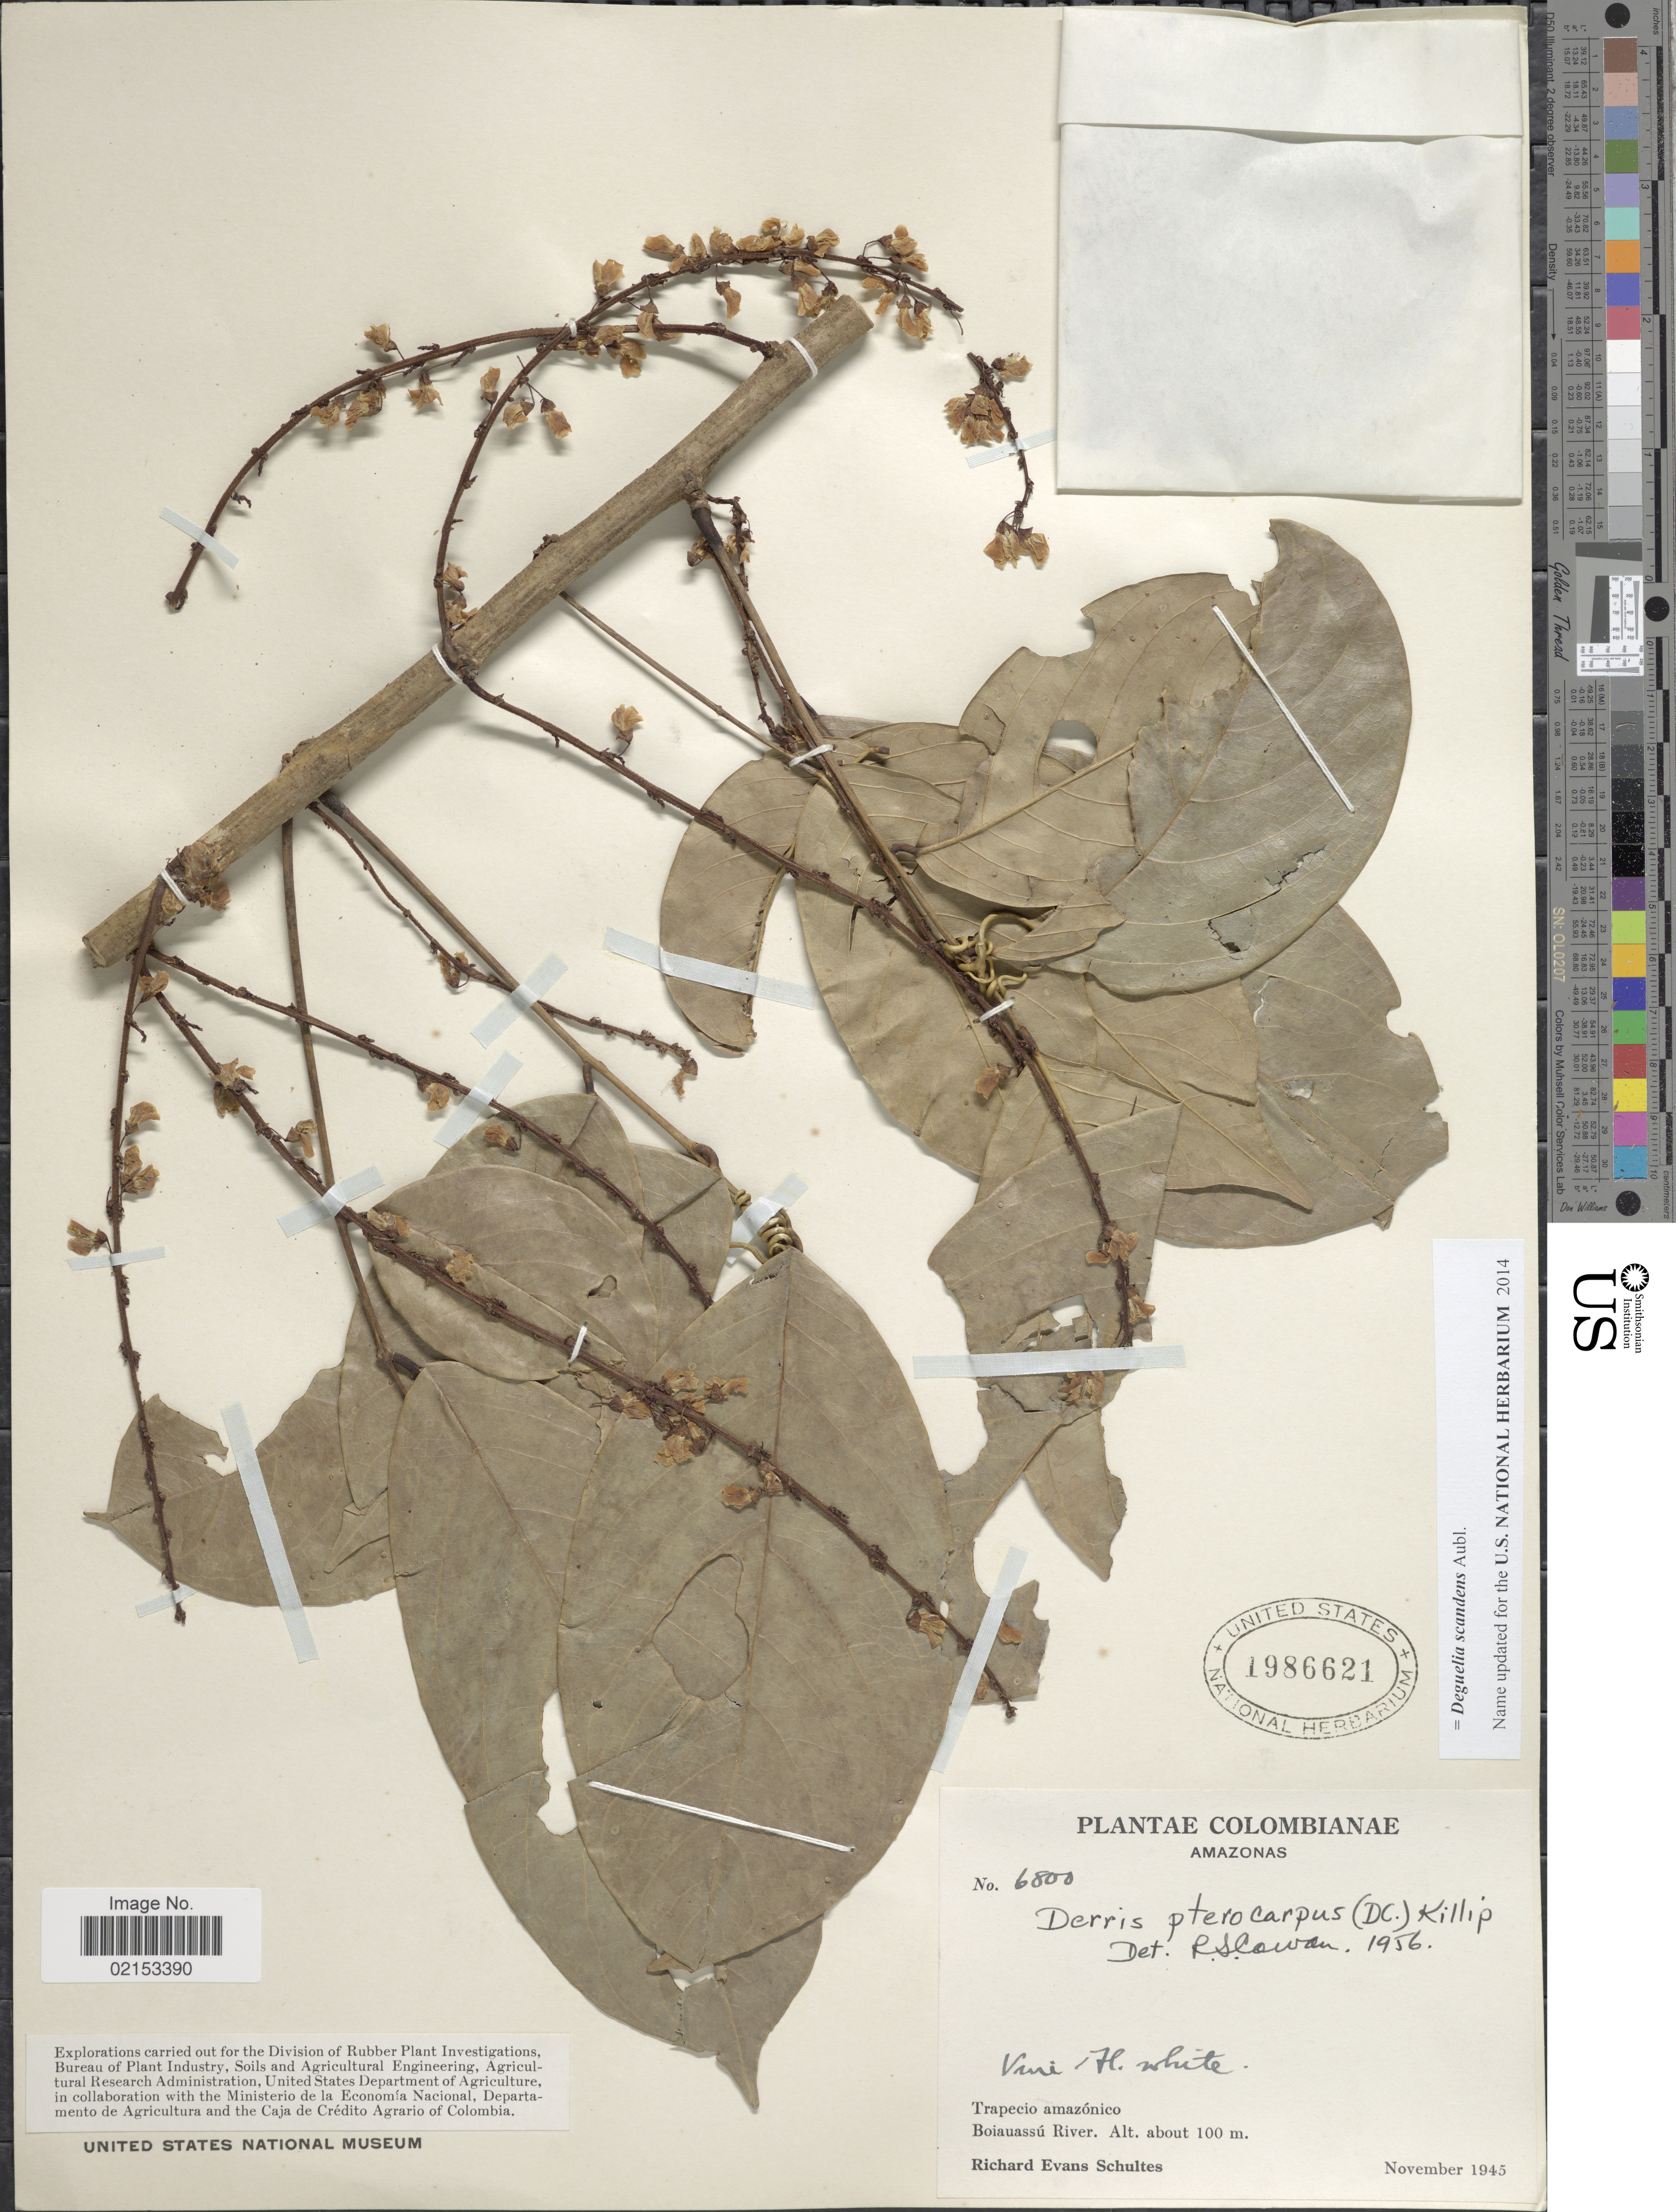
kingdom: Plantae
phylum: Tracheophyta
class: Magnoliopsida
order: Fabales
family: Fabaceae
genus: Deguelia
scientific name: Deguelia scandens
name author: Aubl.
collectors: R. E. Schultes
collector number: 6800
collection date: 1945-11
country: Colombia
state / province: Amazônas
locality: Trapecio amazonico, Boiauassu River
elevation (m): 100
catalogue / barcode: US 1986621